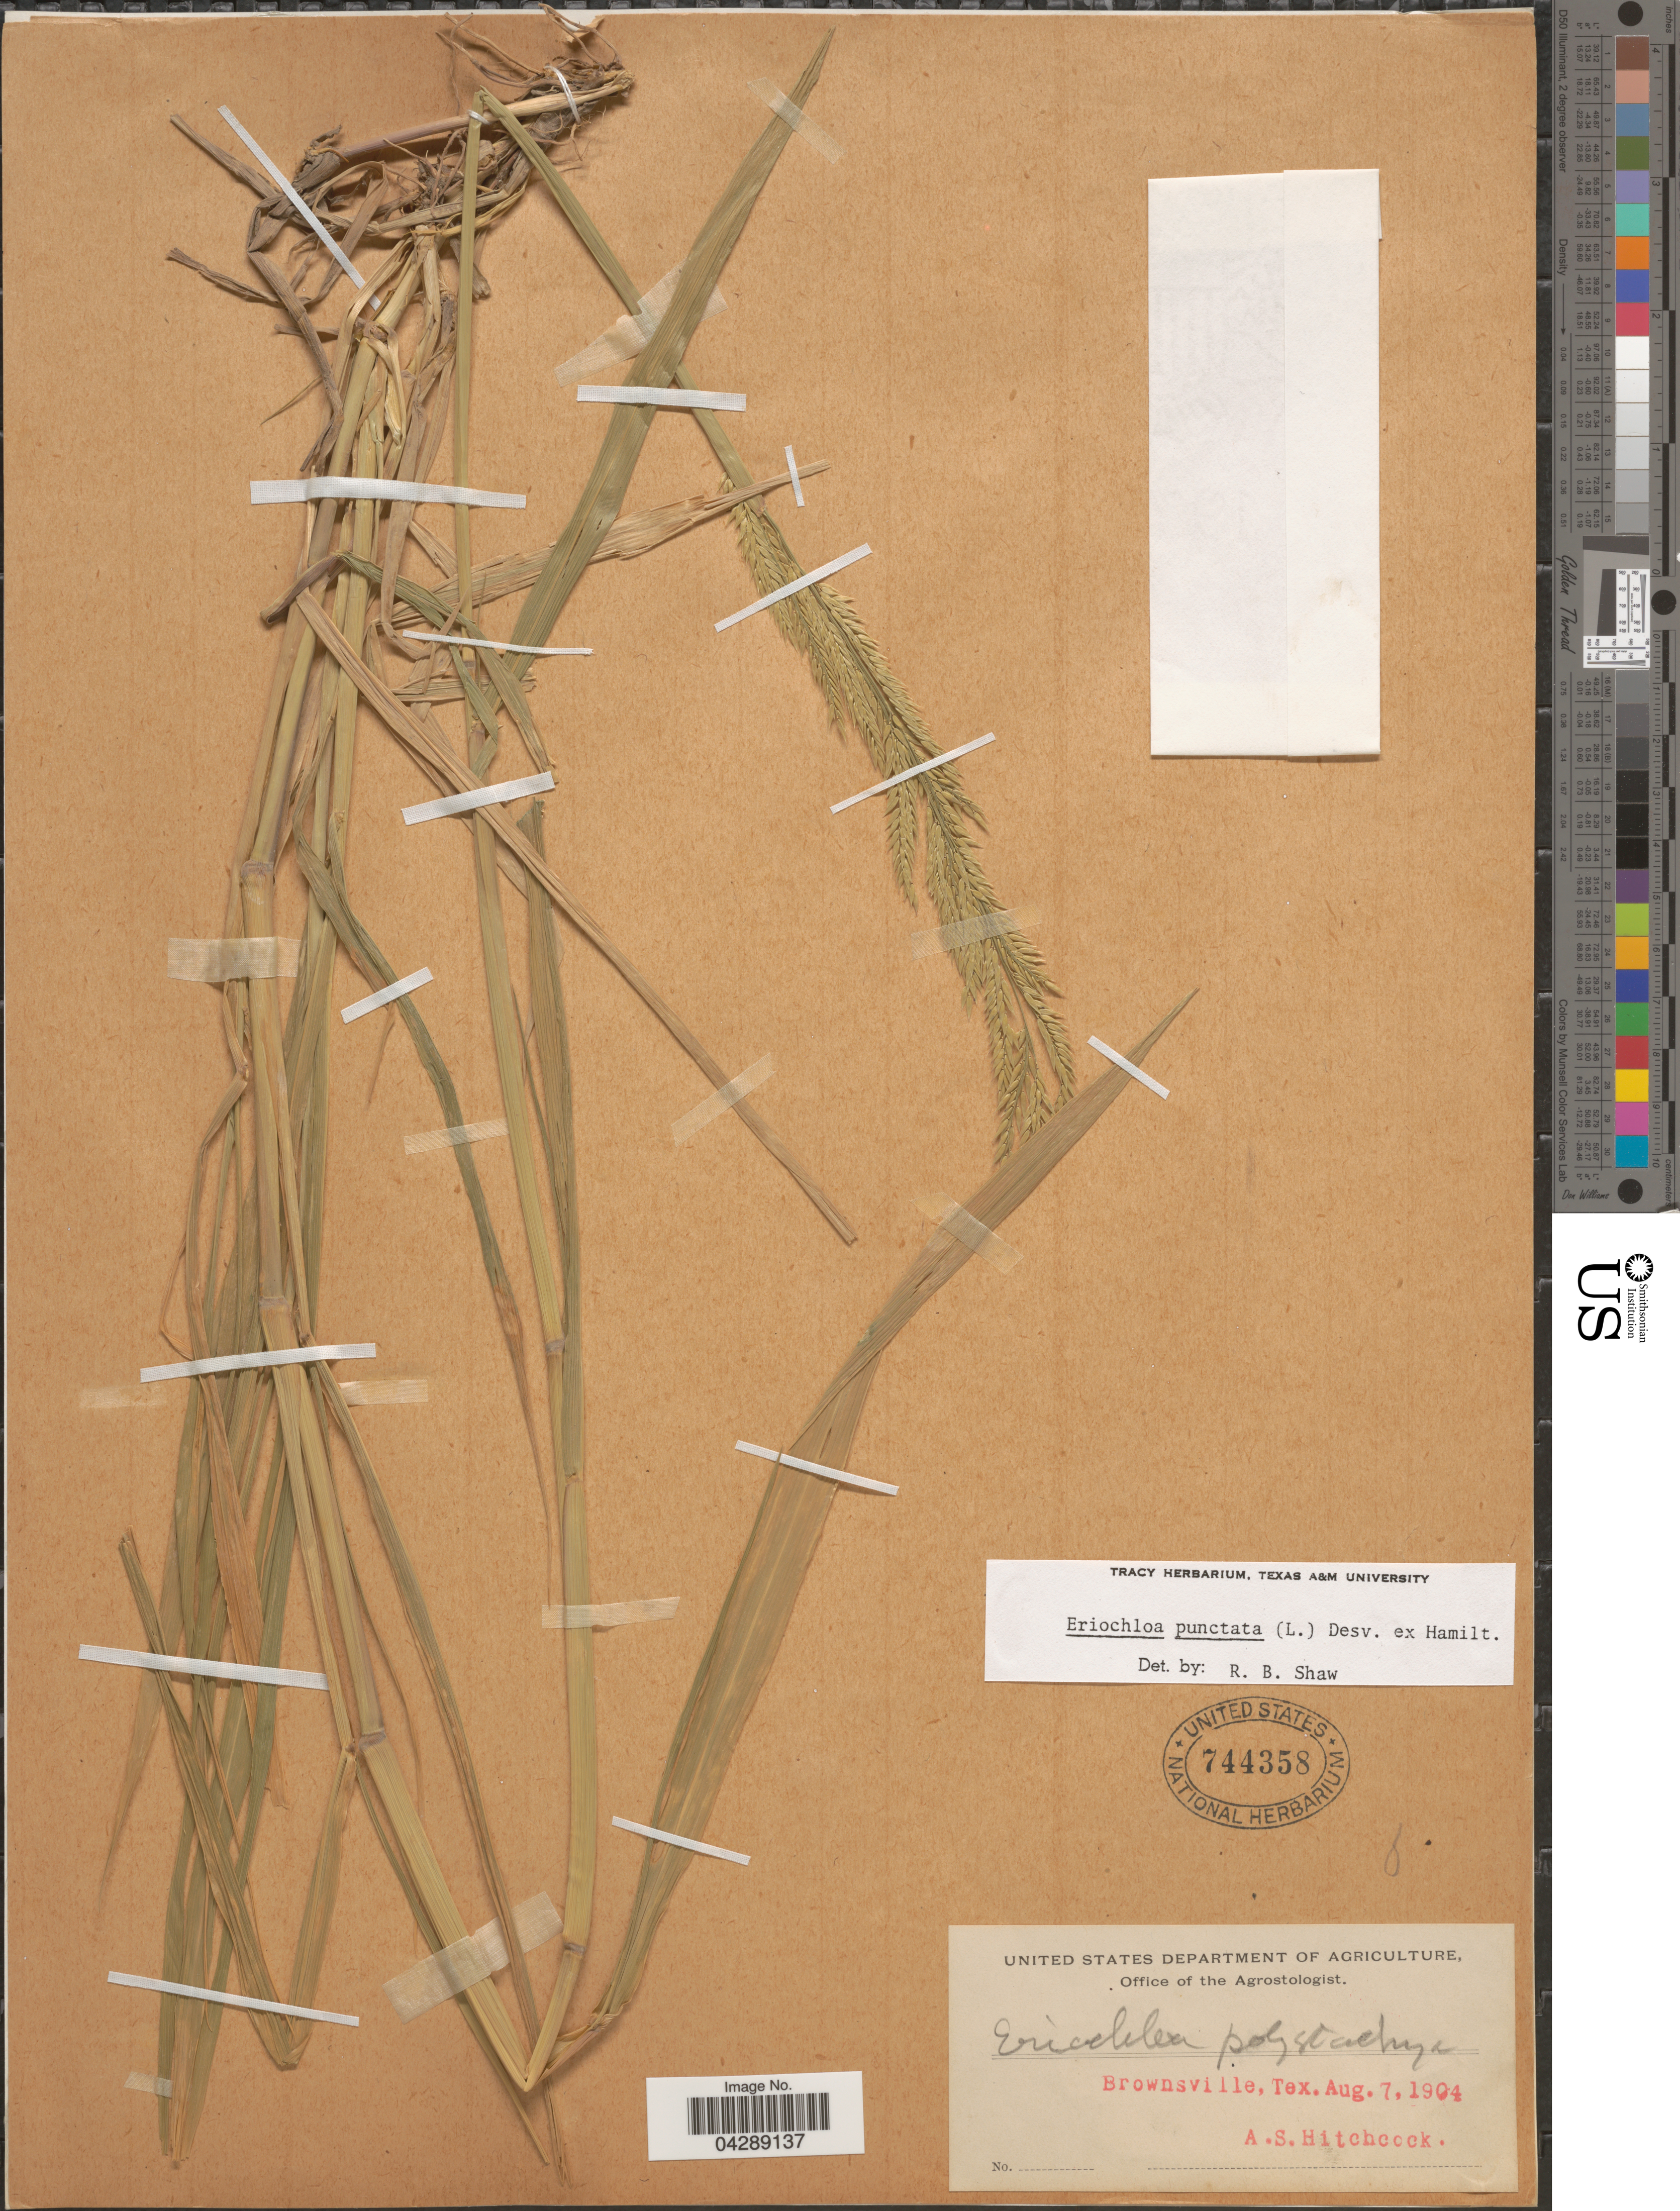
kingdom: Plantae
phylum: Tracheophyta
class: Liliopsida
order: Poales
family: Poaceae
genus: Eriochloa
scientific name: Eriochloa punctata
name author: (L.) Desv. ex Ham.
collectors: A. S. Hitchcock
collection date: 1904-08-07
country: United States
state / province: Texas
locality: Brownsville.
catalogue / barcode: US 744358